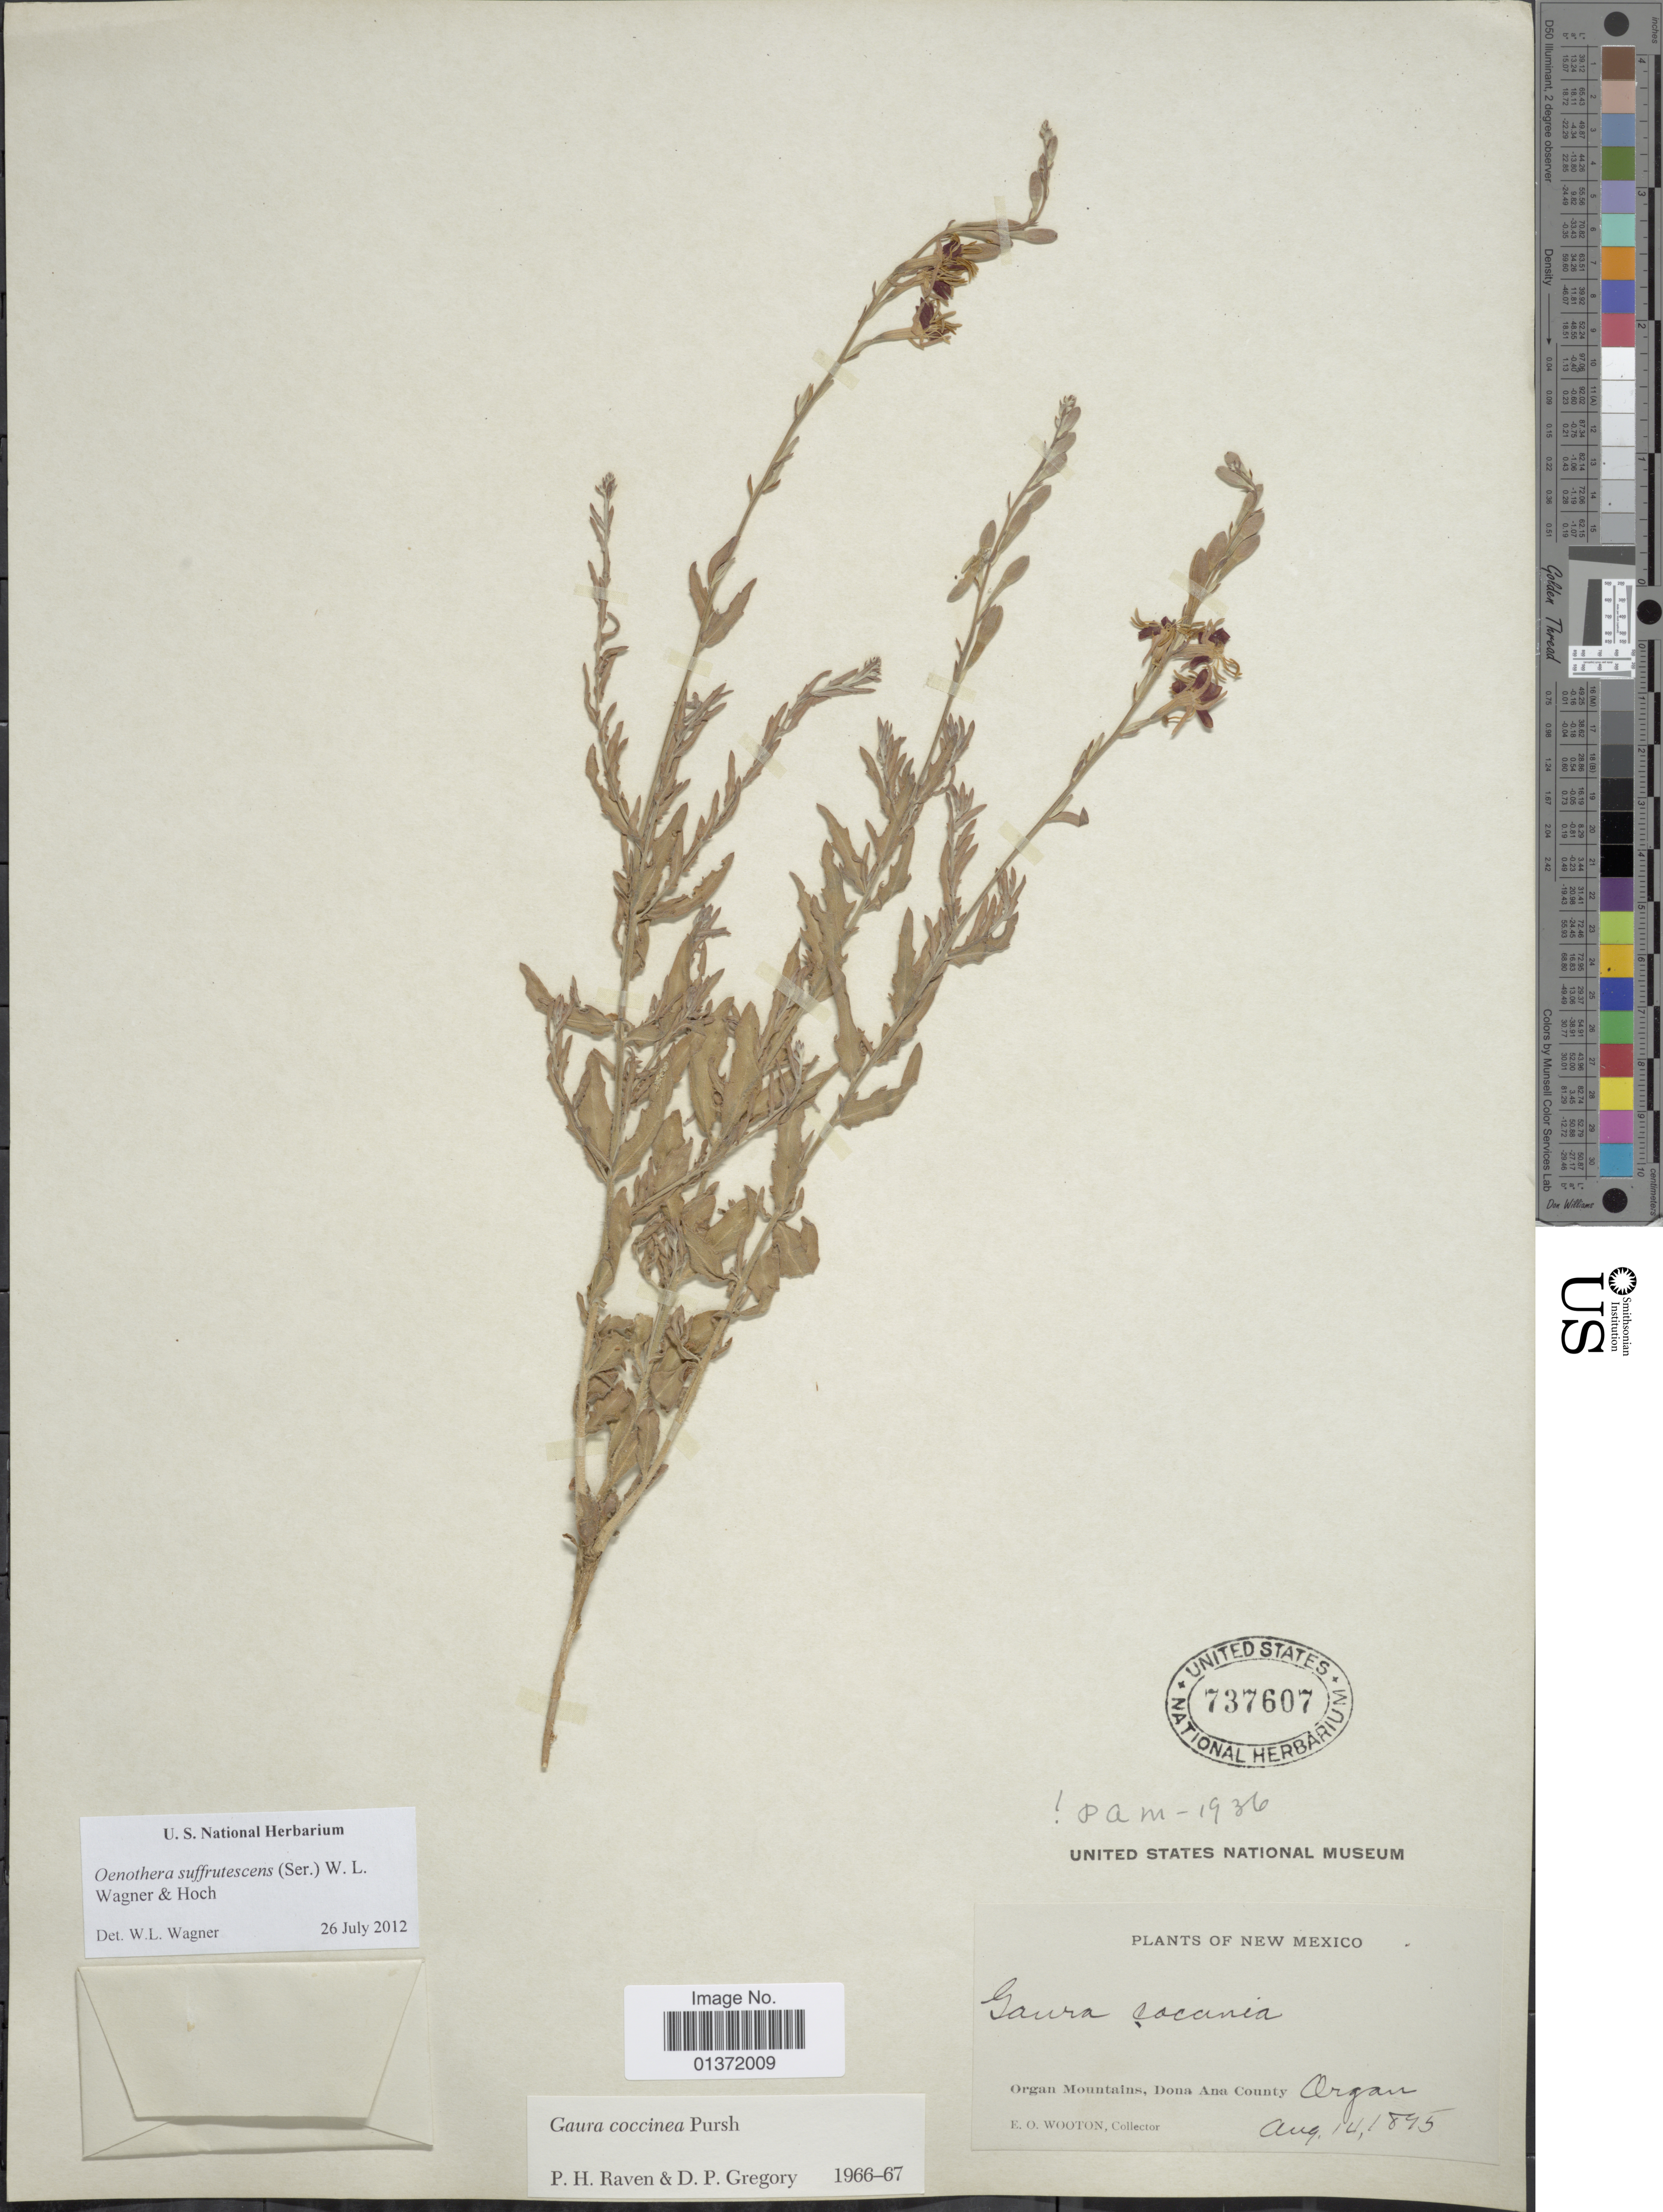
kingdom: Plantae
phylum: Tracheophyta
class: Magnoliopsida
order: Myrtales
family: Onagraceae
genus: Oenothera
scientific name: Oenothera suffrutescens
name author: (Ser.) W.L. Wagner & Hoch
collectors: E. O. Wooton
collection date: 1895-08-14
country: United States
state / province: New Mexico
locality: Organ Mountains, Dona Ana County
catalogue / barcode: US 737607